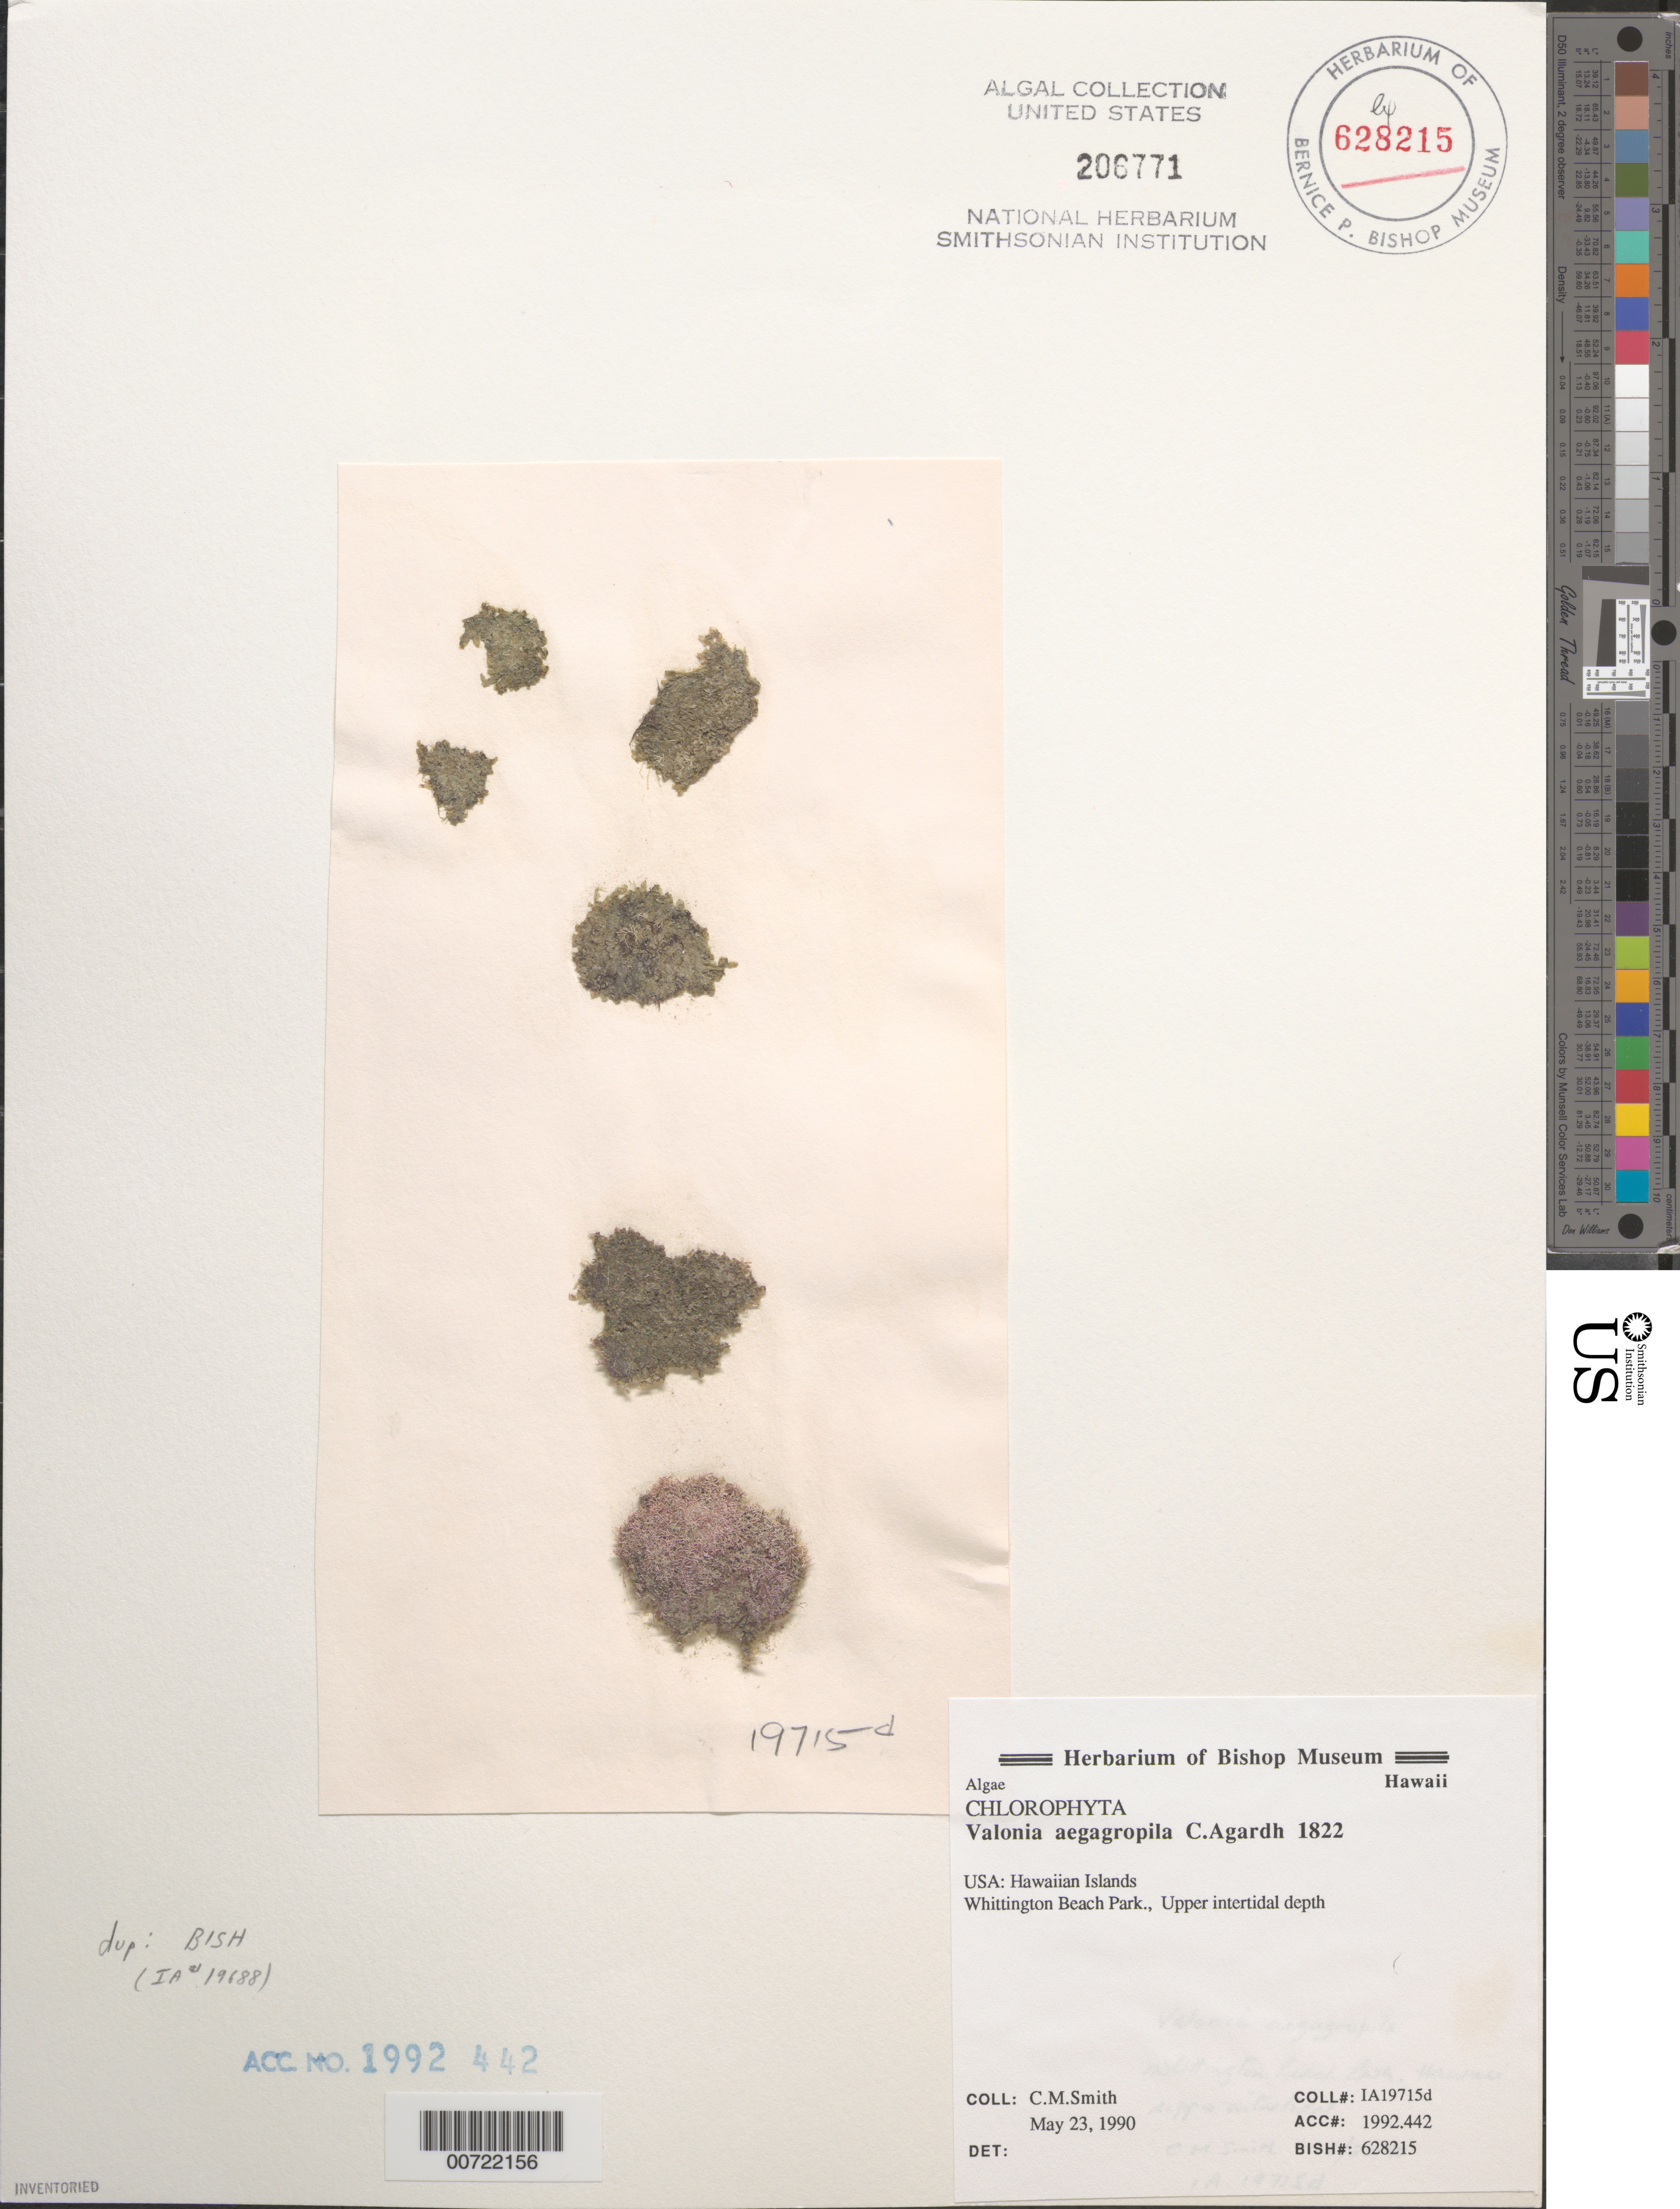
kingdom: Plantae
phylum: Chlorophyta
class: Ulvophyceae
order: Siphonocladales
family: Valoniaceae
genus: Valonia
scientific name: Valonia aegagropila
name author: C. Agardh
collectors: C. M. Smith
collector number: IAA 19715d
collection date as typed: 23 May 1990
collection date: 1990-05-23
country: United States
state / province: Hawaii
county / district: Hawaii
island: Hawaii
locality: Whittington Beach Park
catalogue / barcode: US 206771